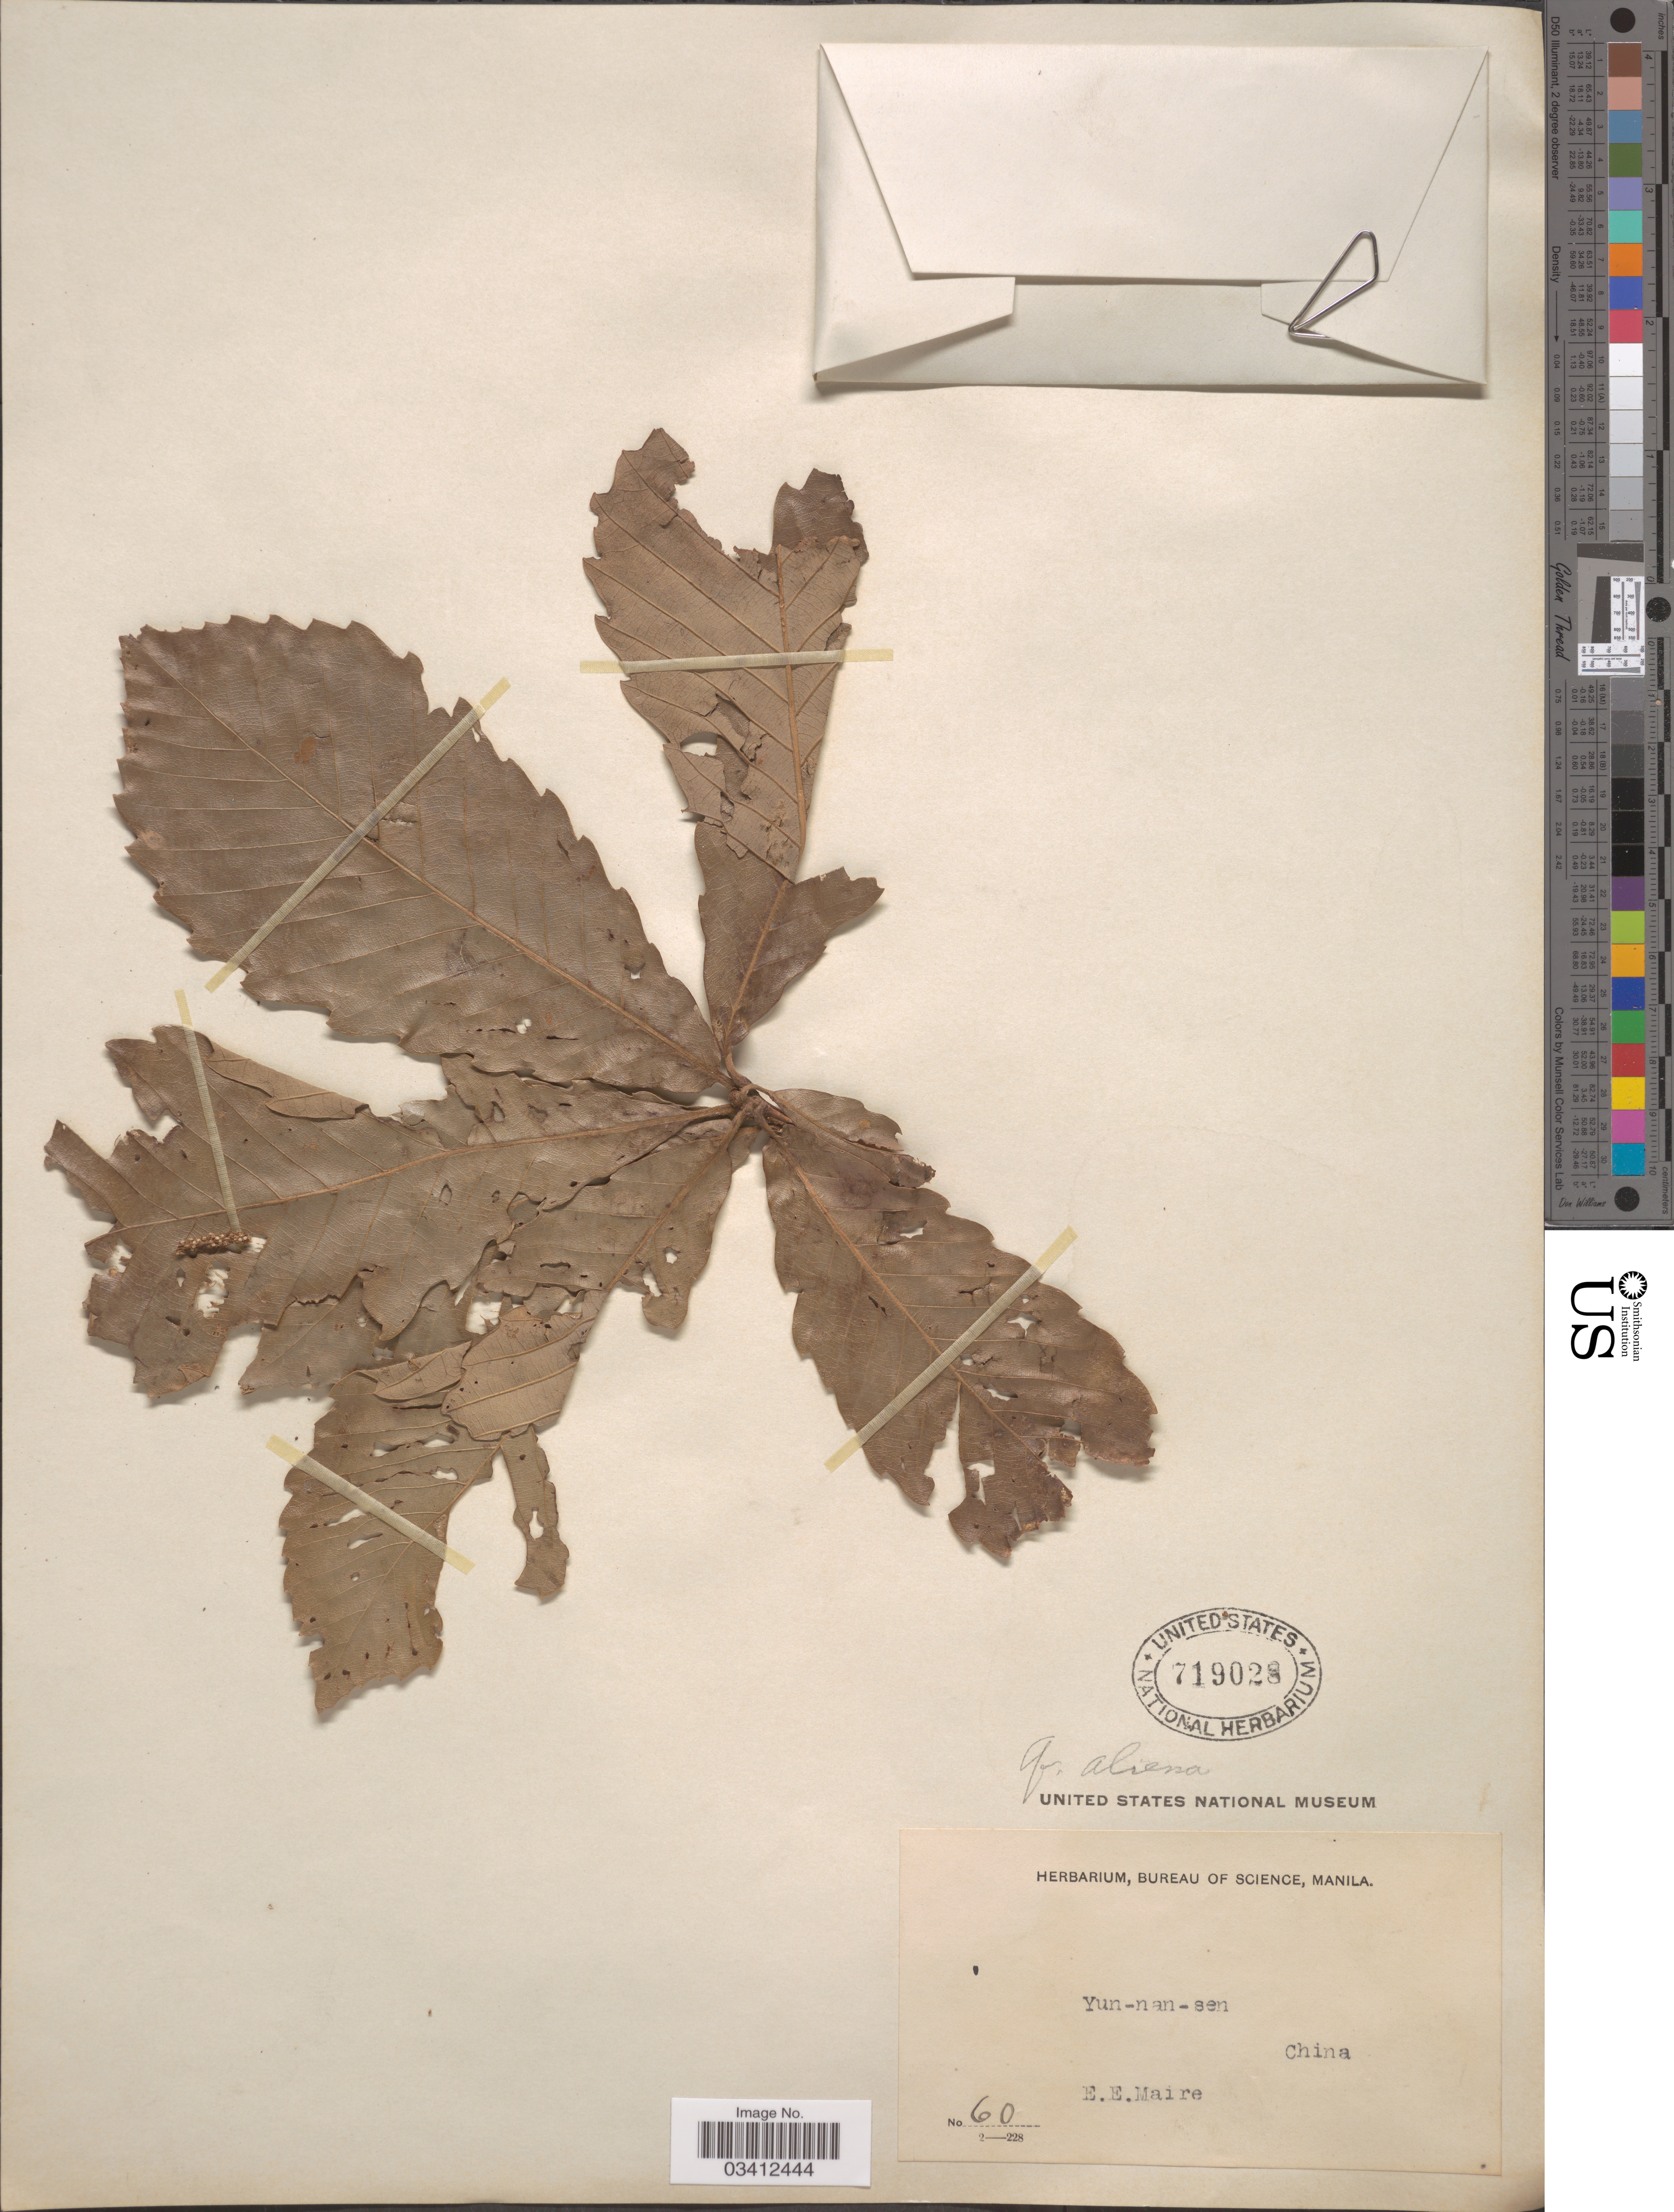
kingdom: Plantae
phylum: Tracheophyta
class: Magnoliopsida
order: Fagales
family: Fagaceae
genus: Quercus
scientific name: Quercus sp.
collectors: E. E. Maire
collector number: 60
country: China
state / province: Yunnan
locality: Yun-nan-sen.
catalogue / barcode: US 719028